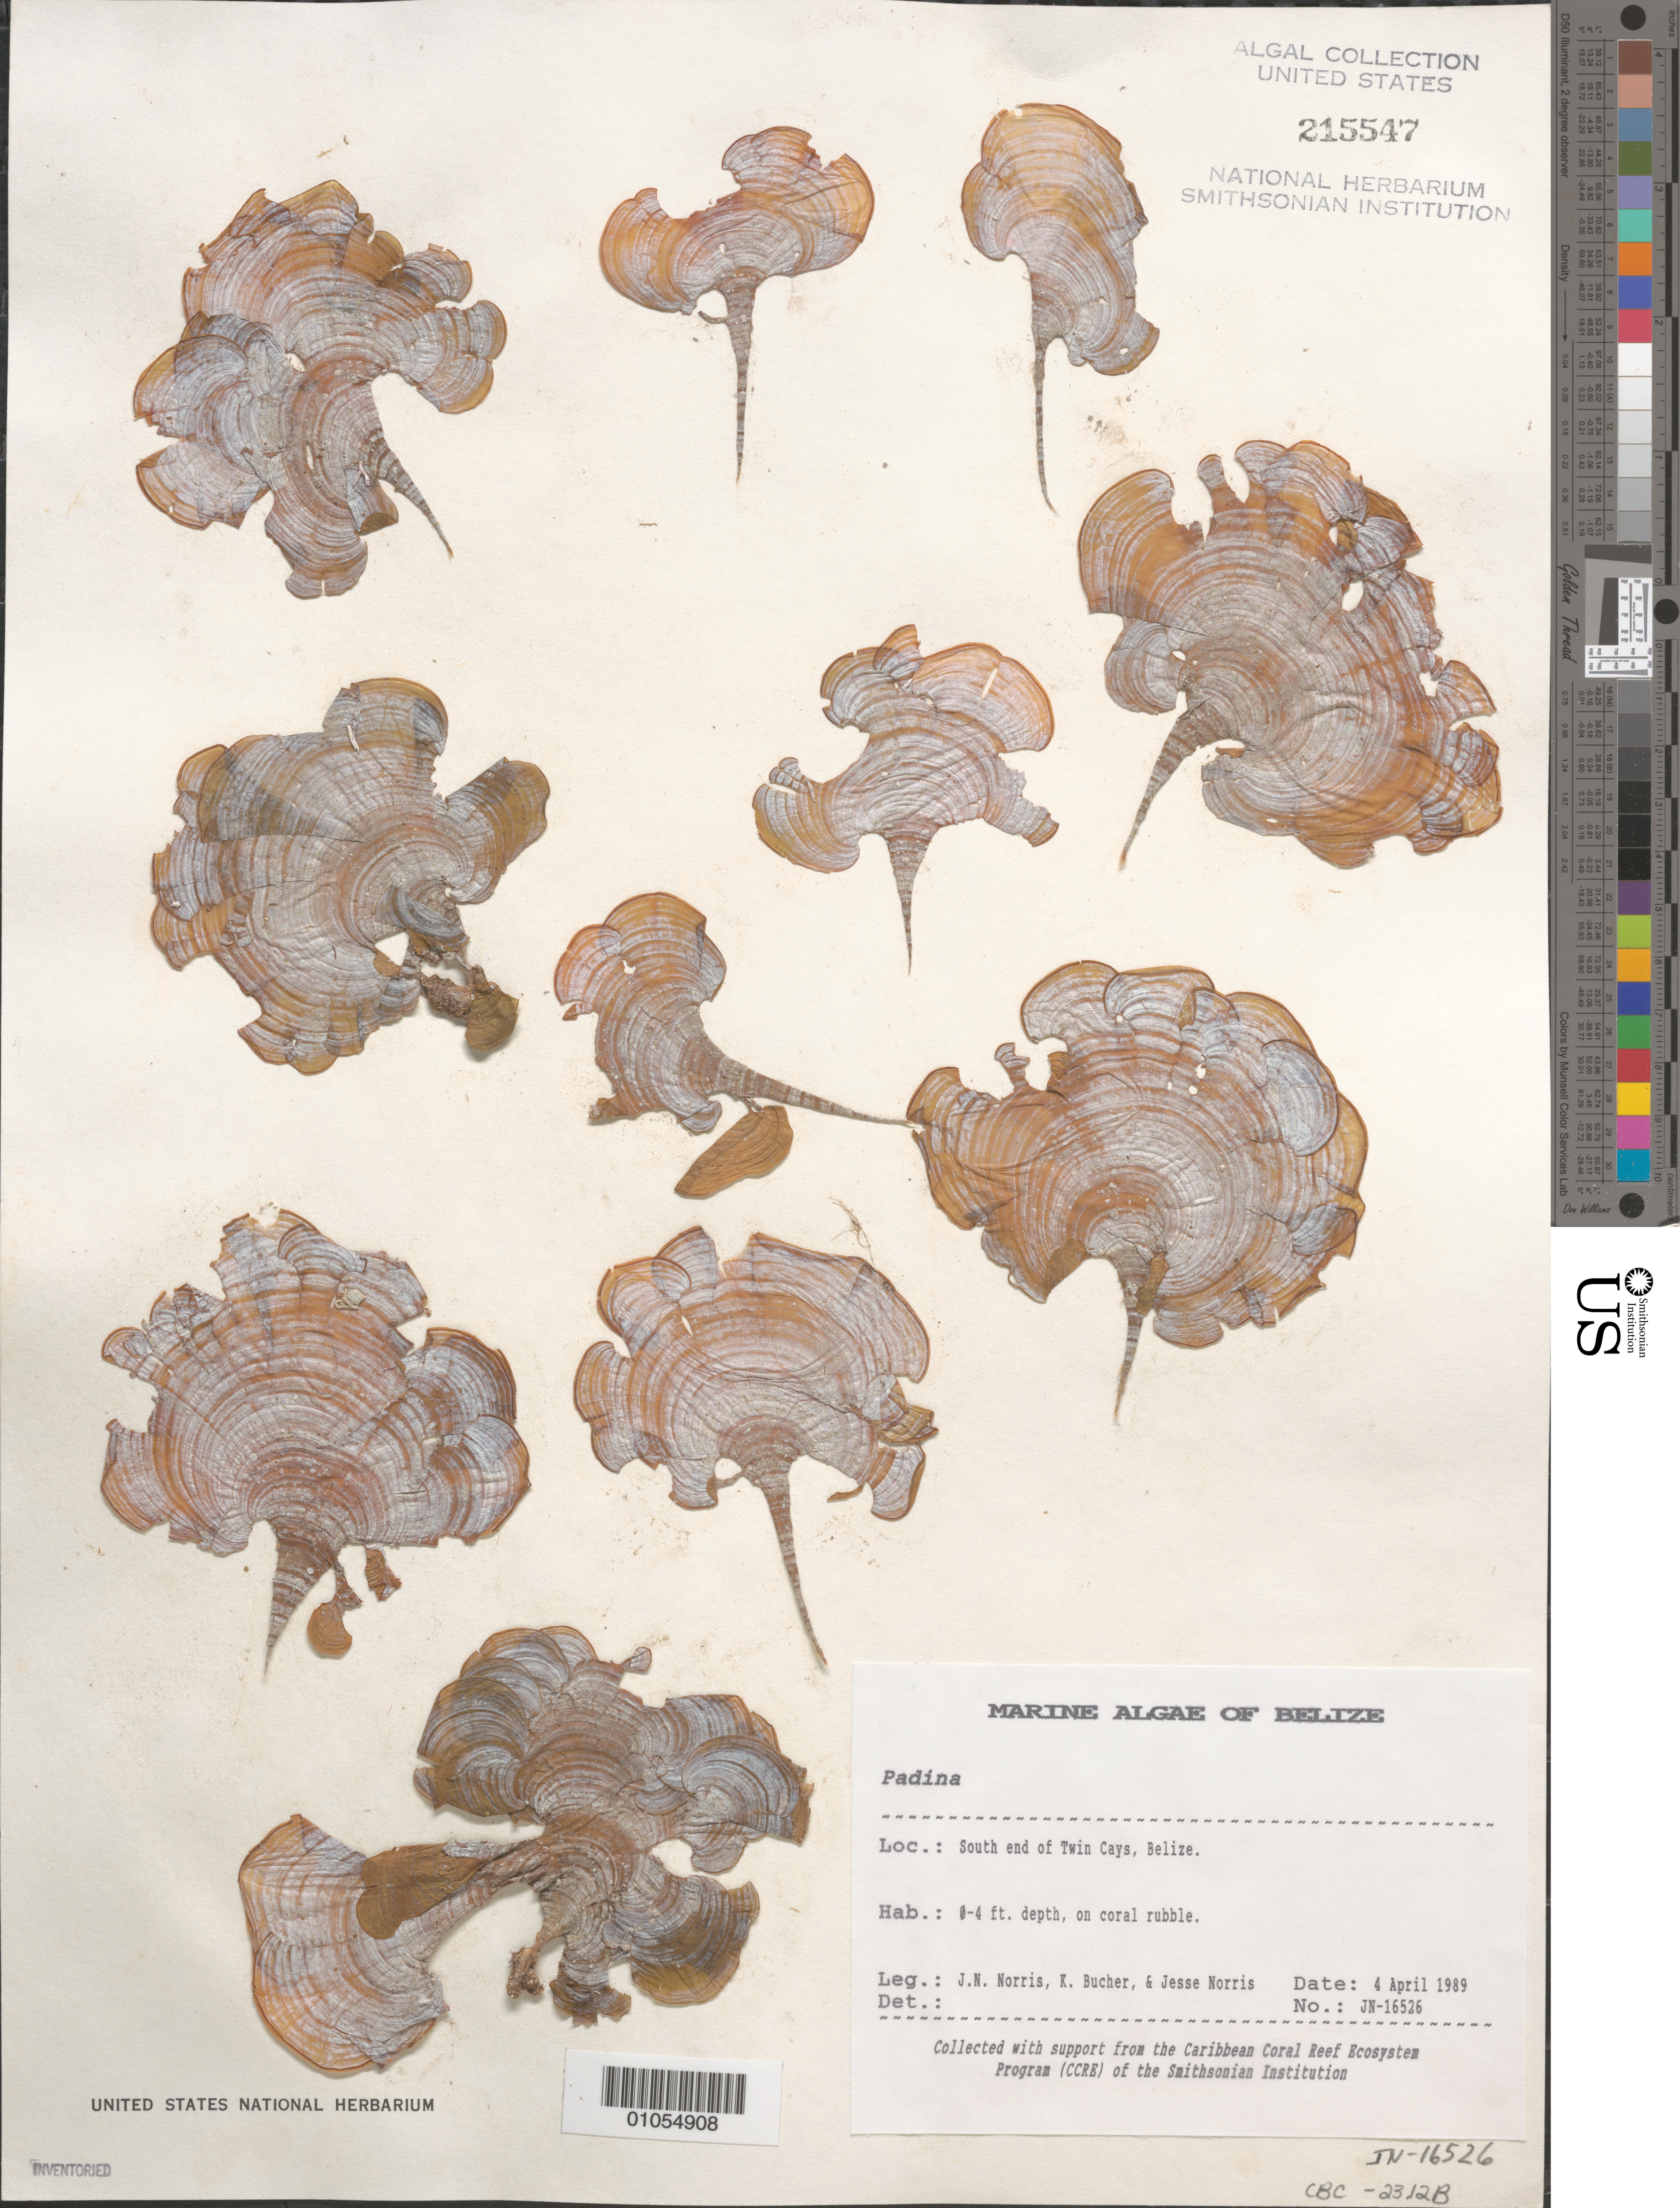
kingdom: Chromista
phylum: Ochrophyta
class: Phaeophyceae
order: Dictyotales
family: Dictyotaceae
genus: Padina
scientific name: Padina sp.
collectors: J. N. Norris, K. E. Bucher & J. A. Norris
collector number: JN-16526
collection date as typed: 04 Apr 1989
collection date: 1989-04-04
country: Belize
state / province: Stann Creek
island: Twin Cays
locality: South end of Twin Cays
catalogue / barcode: US 215547